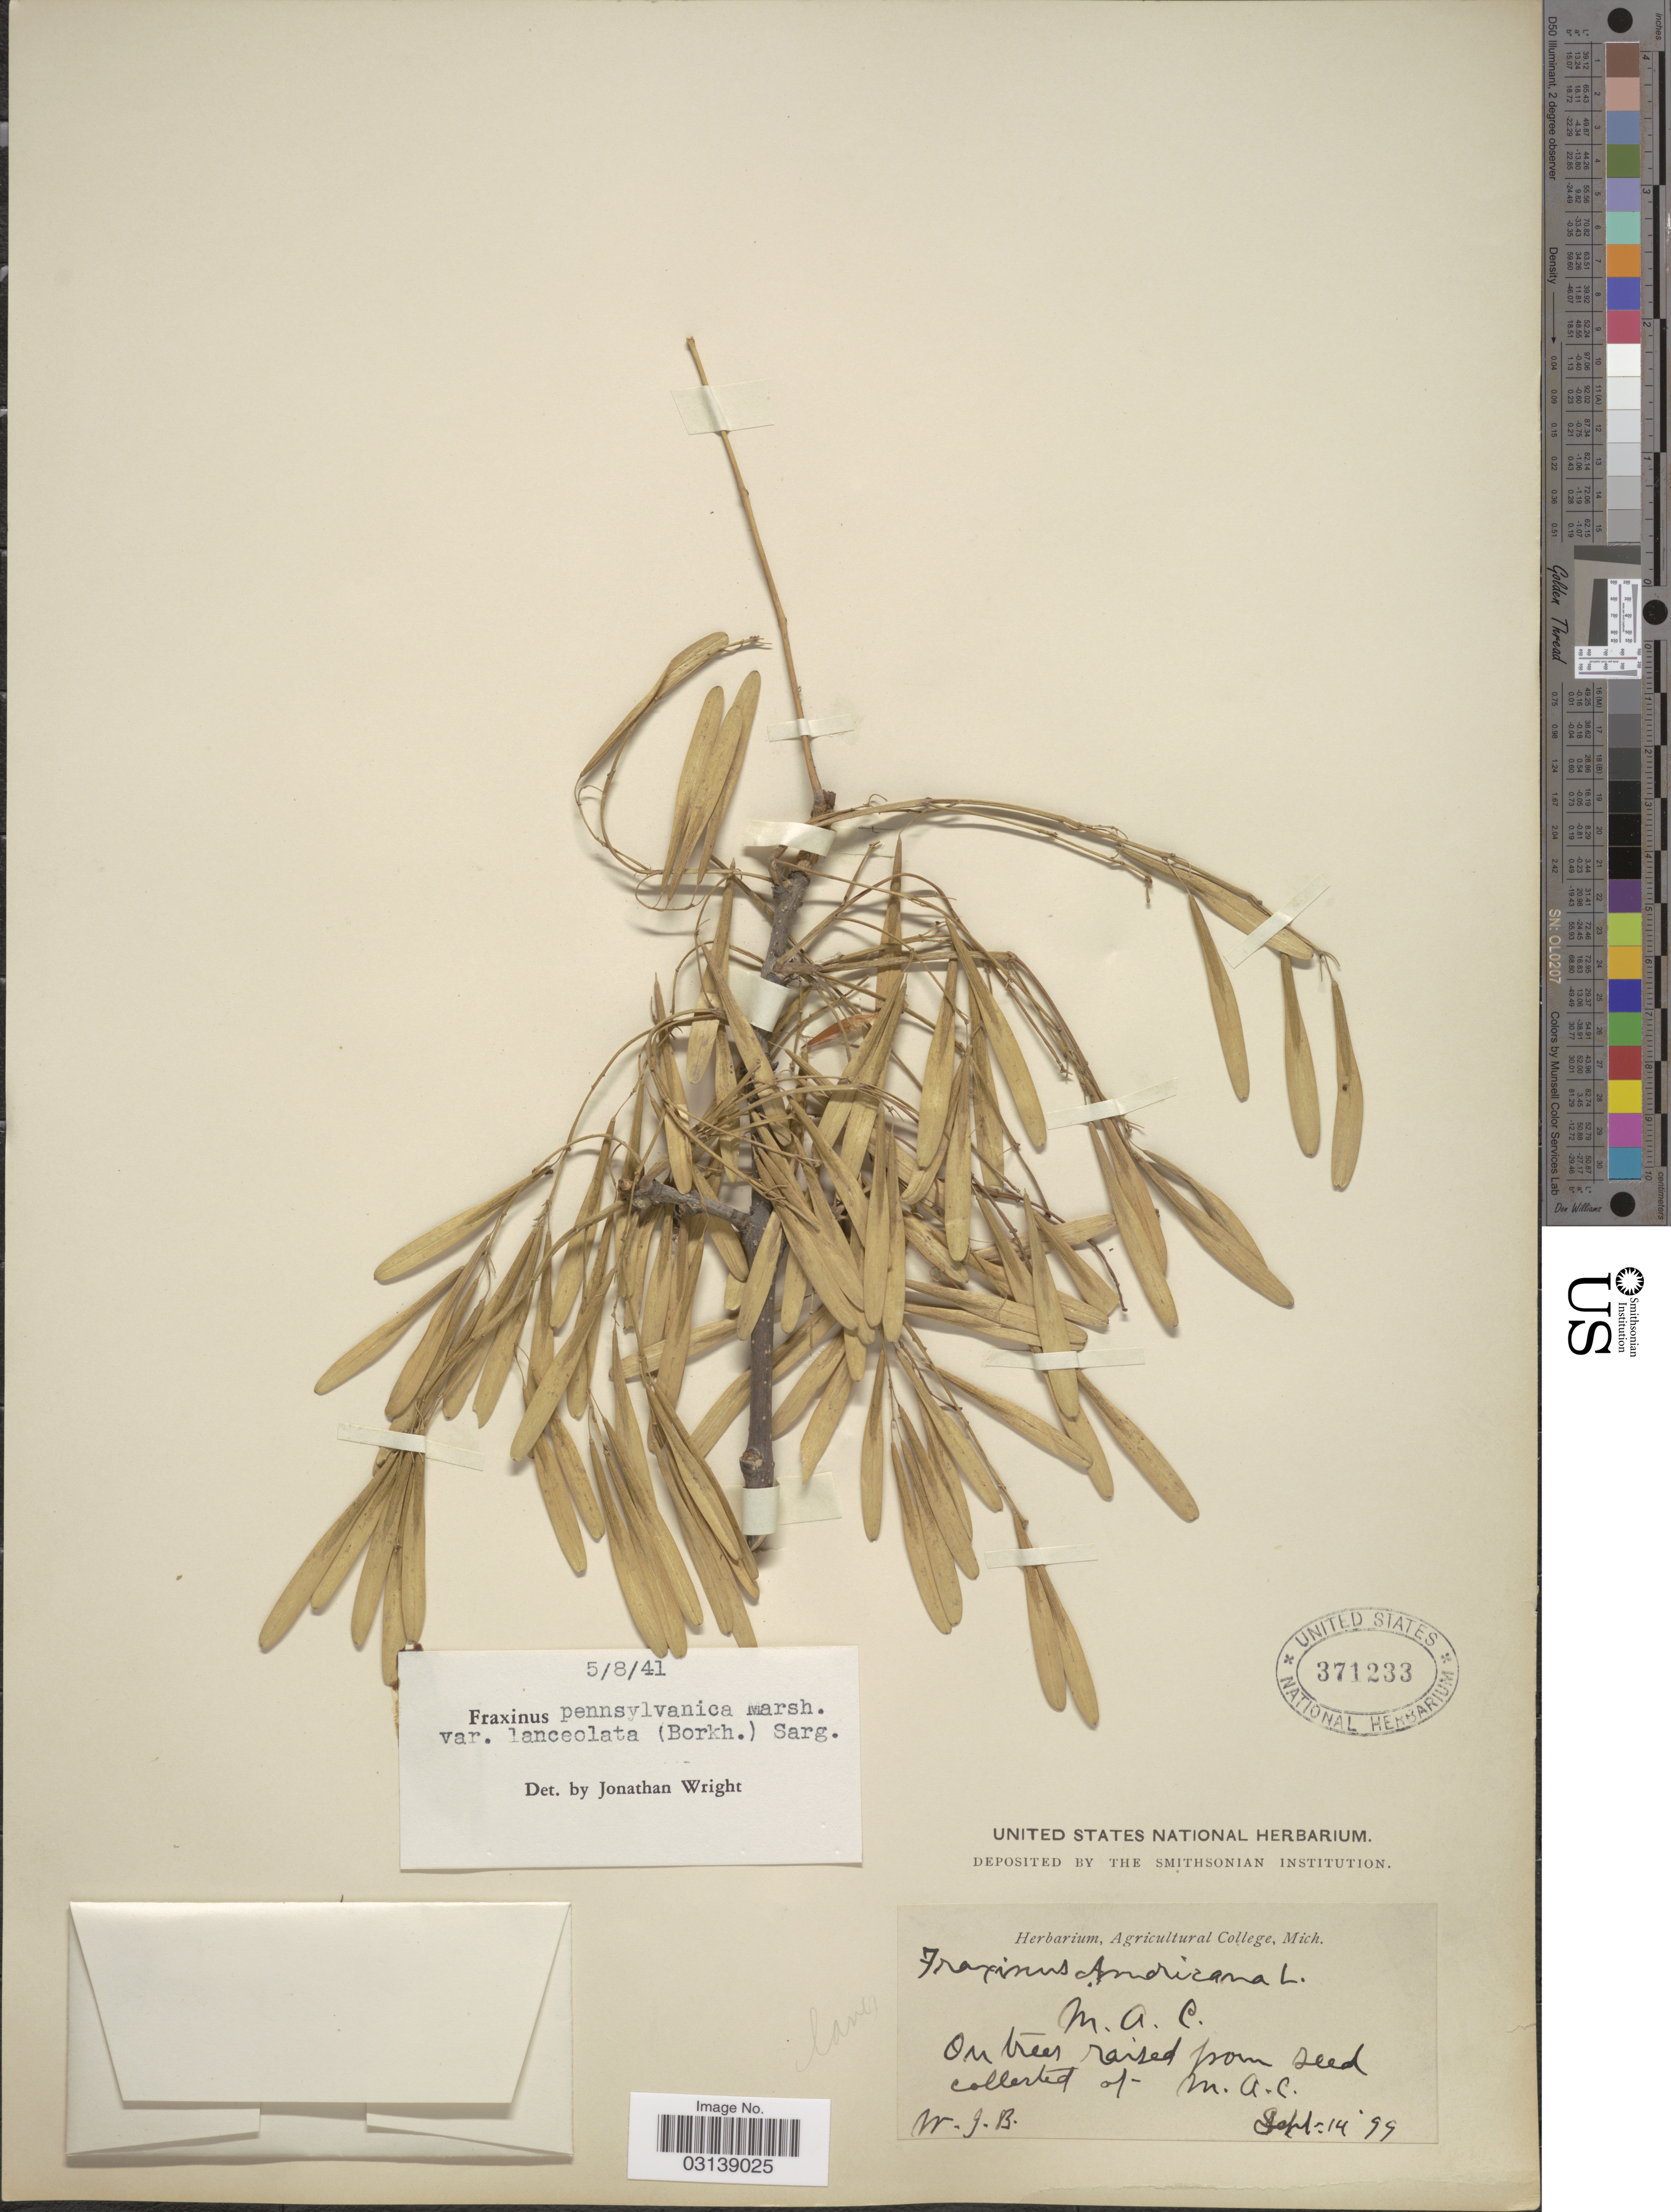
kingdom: Plantae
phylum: Tracheophyta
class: Magnoliopsida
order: Lamiales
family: Oleaceae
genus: Fraxinus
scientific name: Fraxinus pennsylvanica var. lanceolata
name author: Sarg.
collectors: W.J.B.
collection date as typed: Transcribed d/m/y: 14/9/99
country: United States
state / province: Michigan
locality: M.A.C. Collected at M.A.C.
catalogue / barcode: US 371233